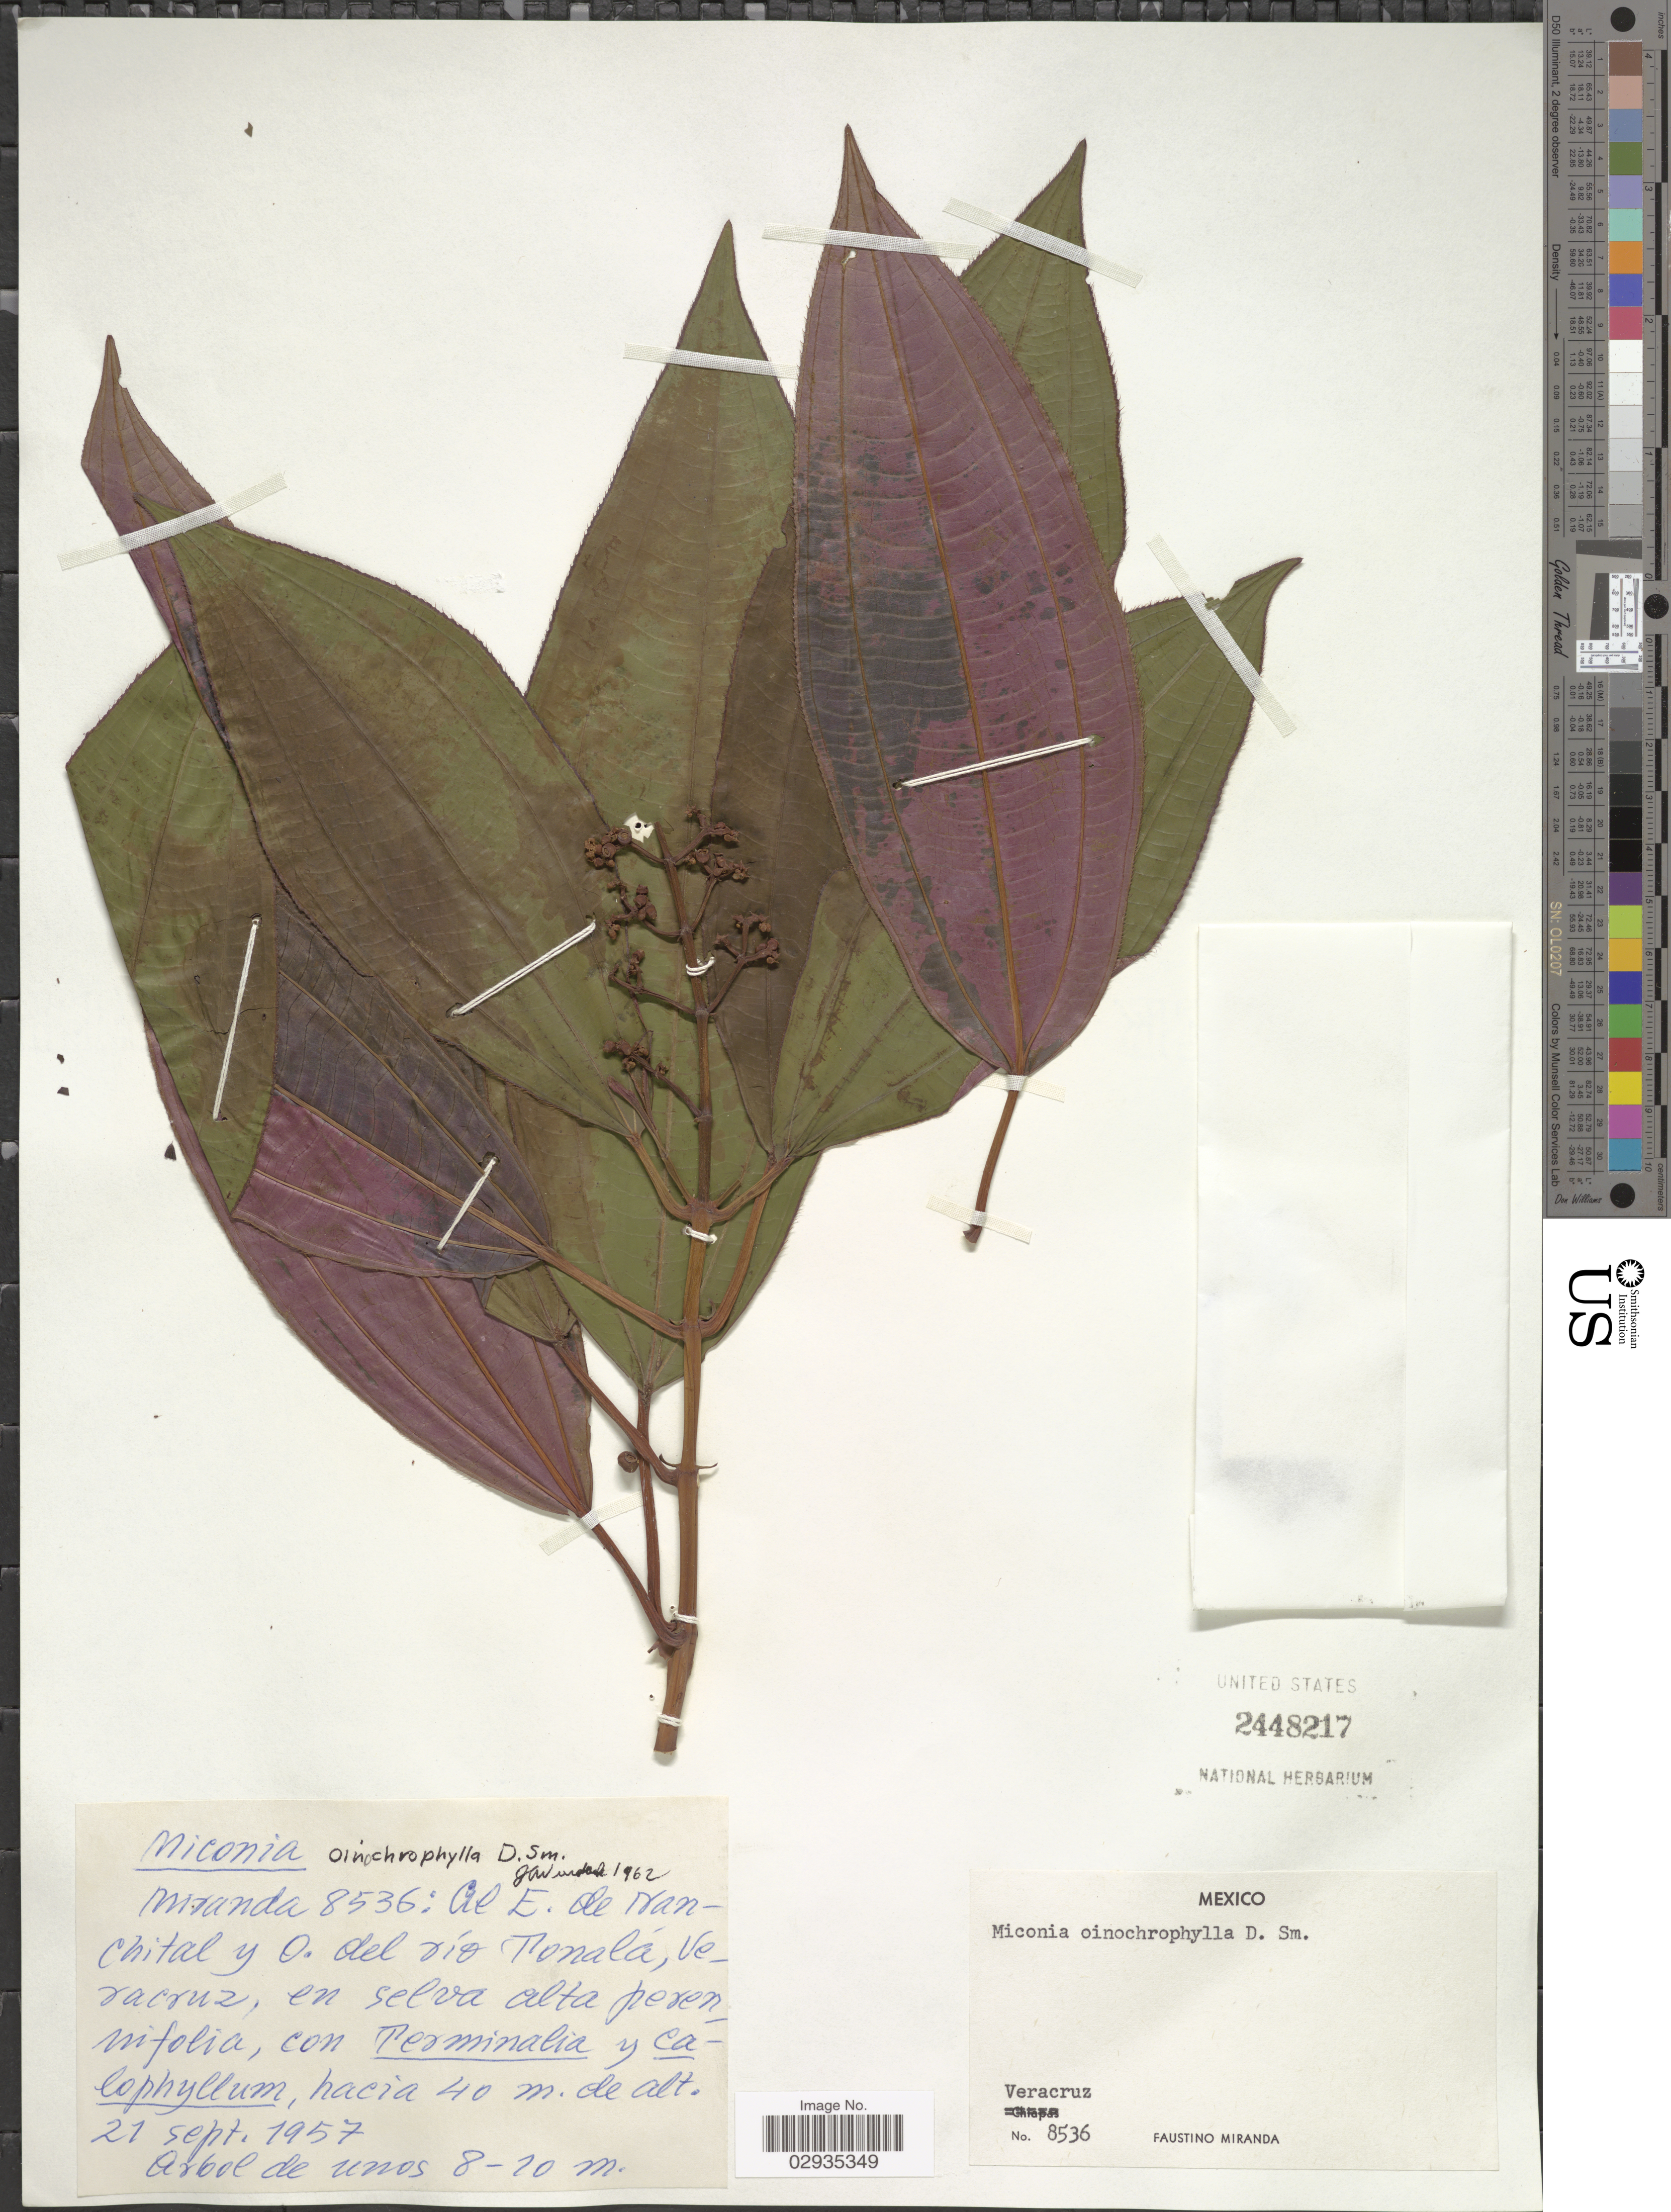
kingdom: Plantae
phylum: Tracheophyta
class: Magnoliopsida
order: Myrtales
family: Melastomataceae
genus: Miconia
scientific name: Miconia oinochrophylla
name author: Donn. Sm.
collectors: F. Miranda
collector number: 8536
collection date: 1957-09-21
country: Mexico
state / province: Veracruz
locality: Veracruz, Al E. de Nanchital y O. del río Nonala.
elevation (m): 40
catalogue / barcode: US 2448217